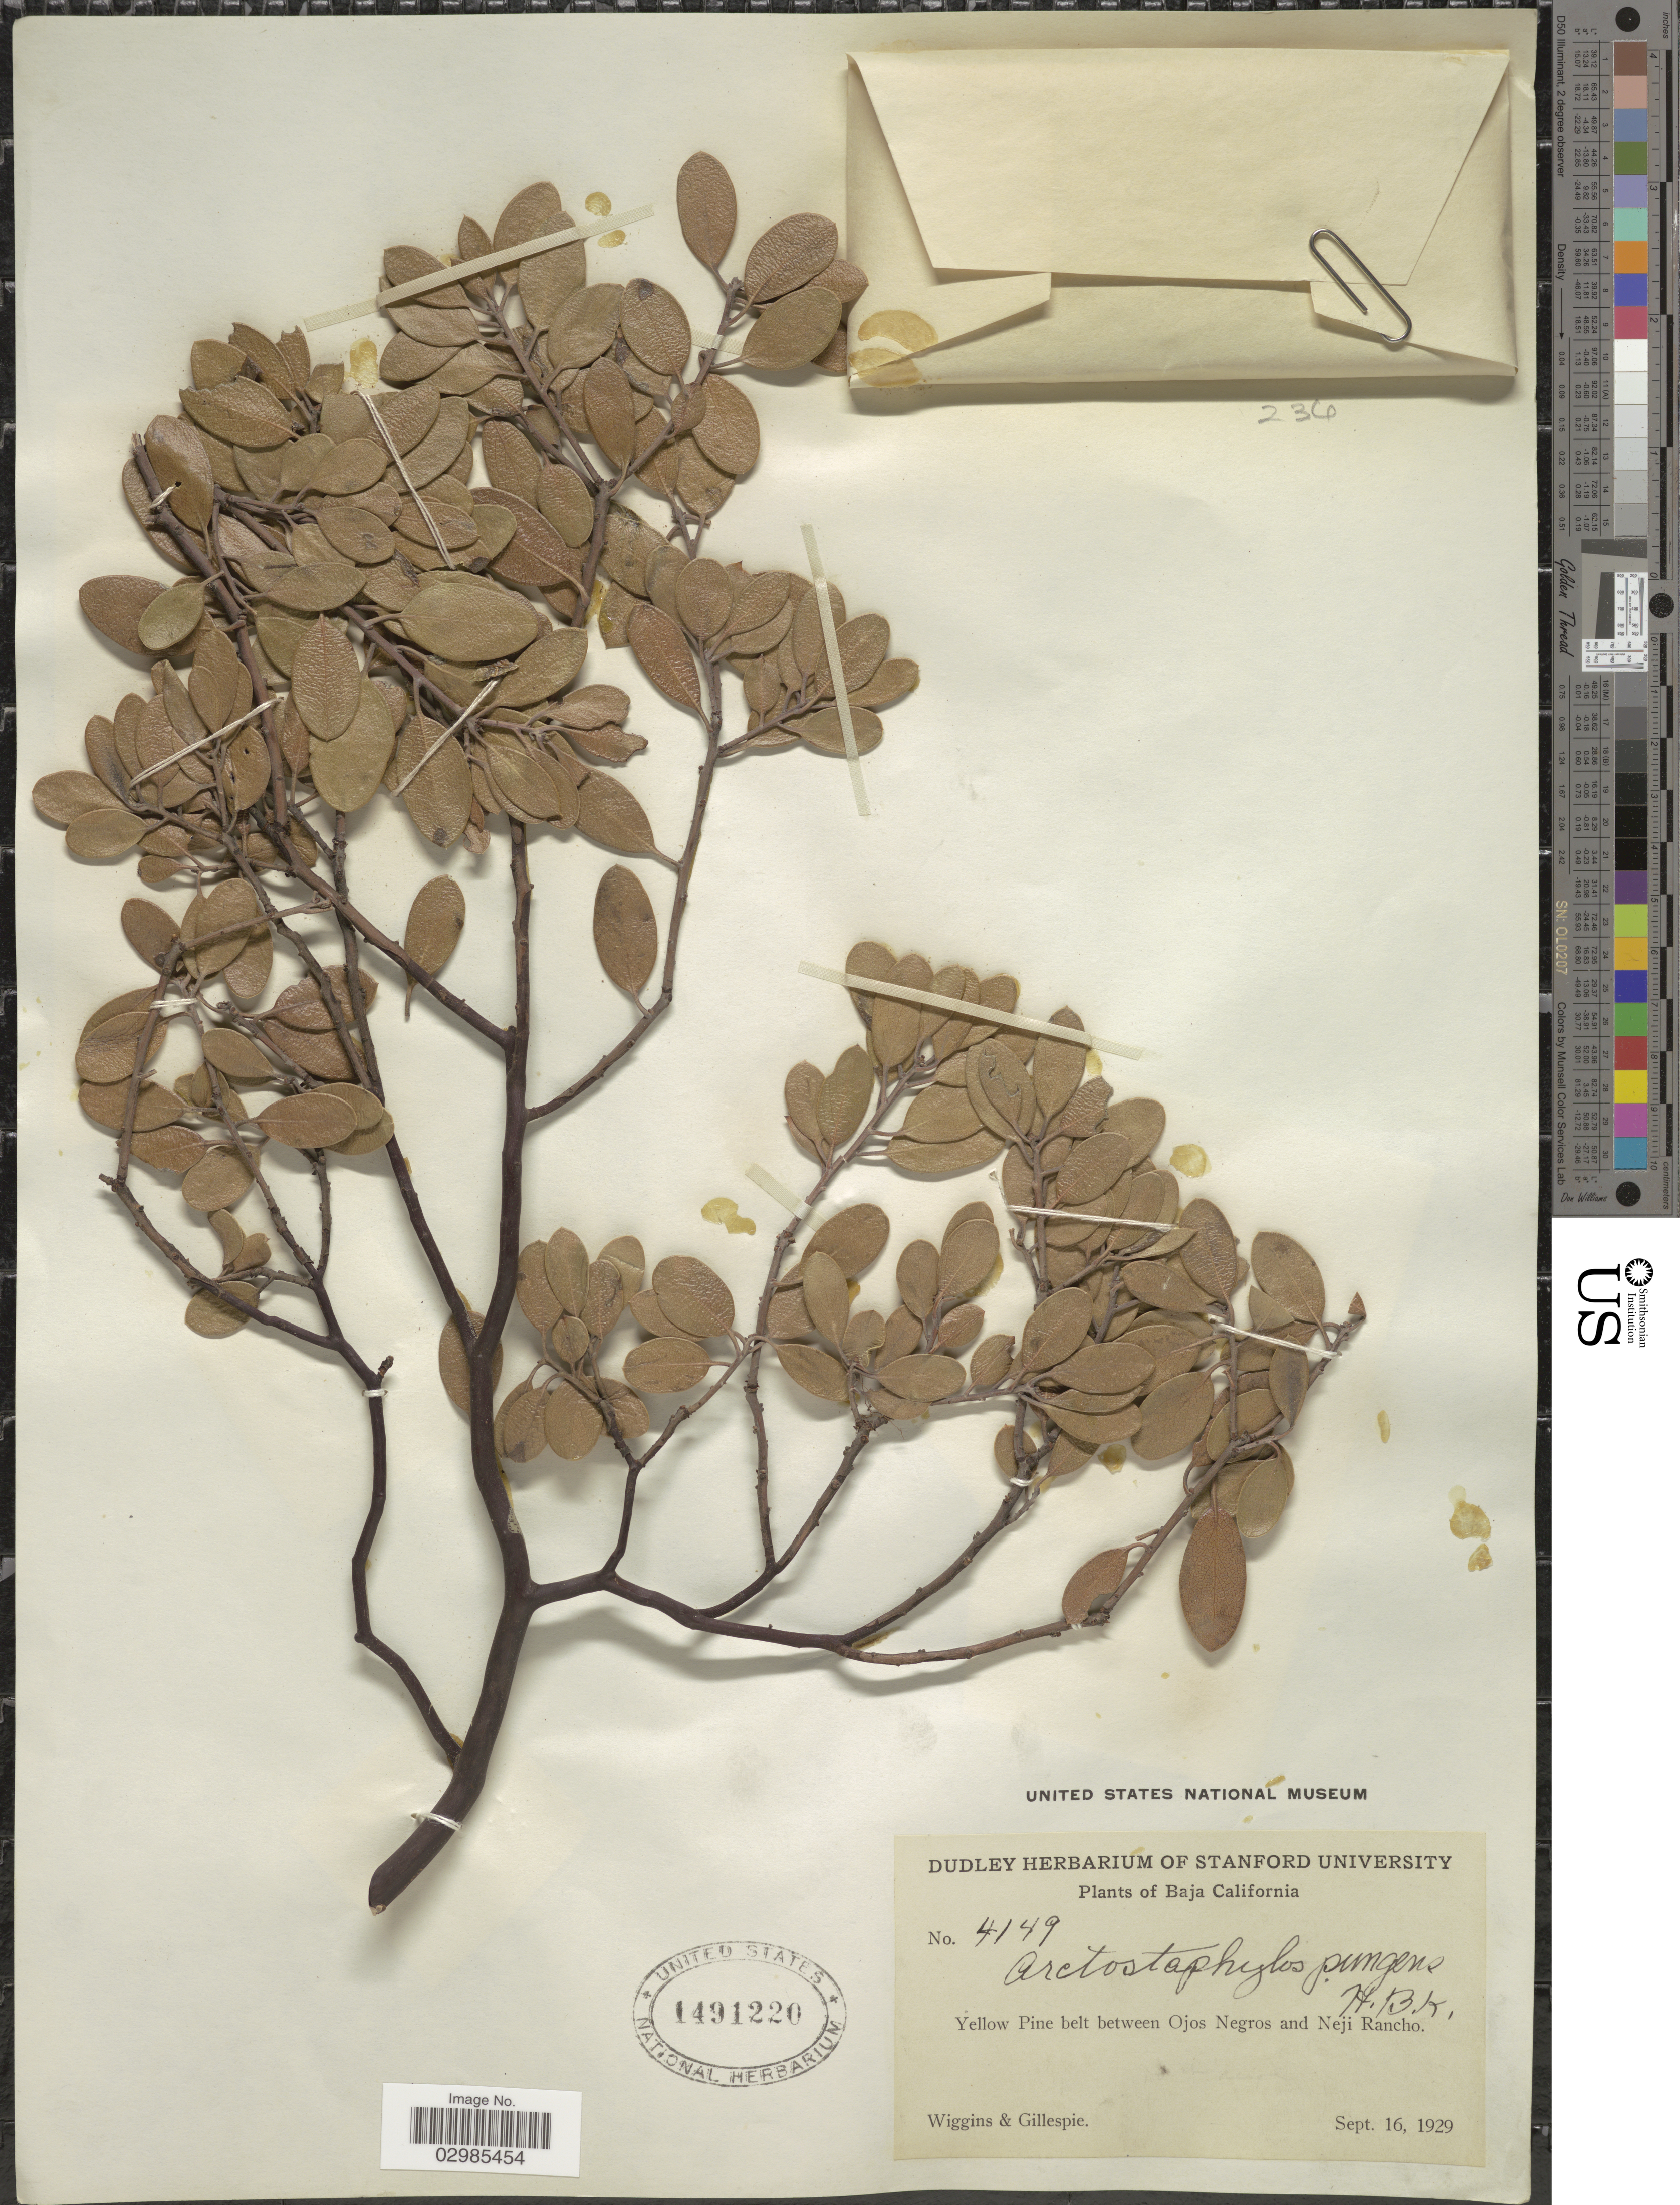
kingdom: Plantae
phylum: Tracheophyta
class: Magnoliopsida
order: Ericales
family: Ericaceae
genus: Arctostaphylos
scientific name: Arctostaphylos pungens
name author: Kunth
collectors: -- Wiggins & -- Gillespie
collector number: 4149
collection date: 1929-09-16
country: Mexico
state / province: Baja California Norte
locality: Yellow Pine belt between Ojos Negros and Neji Rancho.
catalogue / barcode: US 1491220